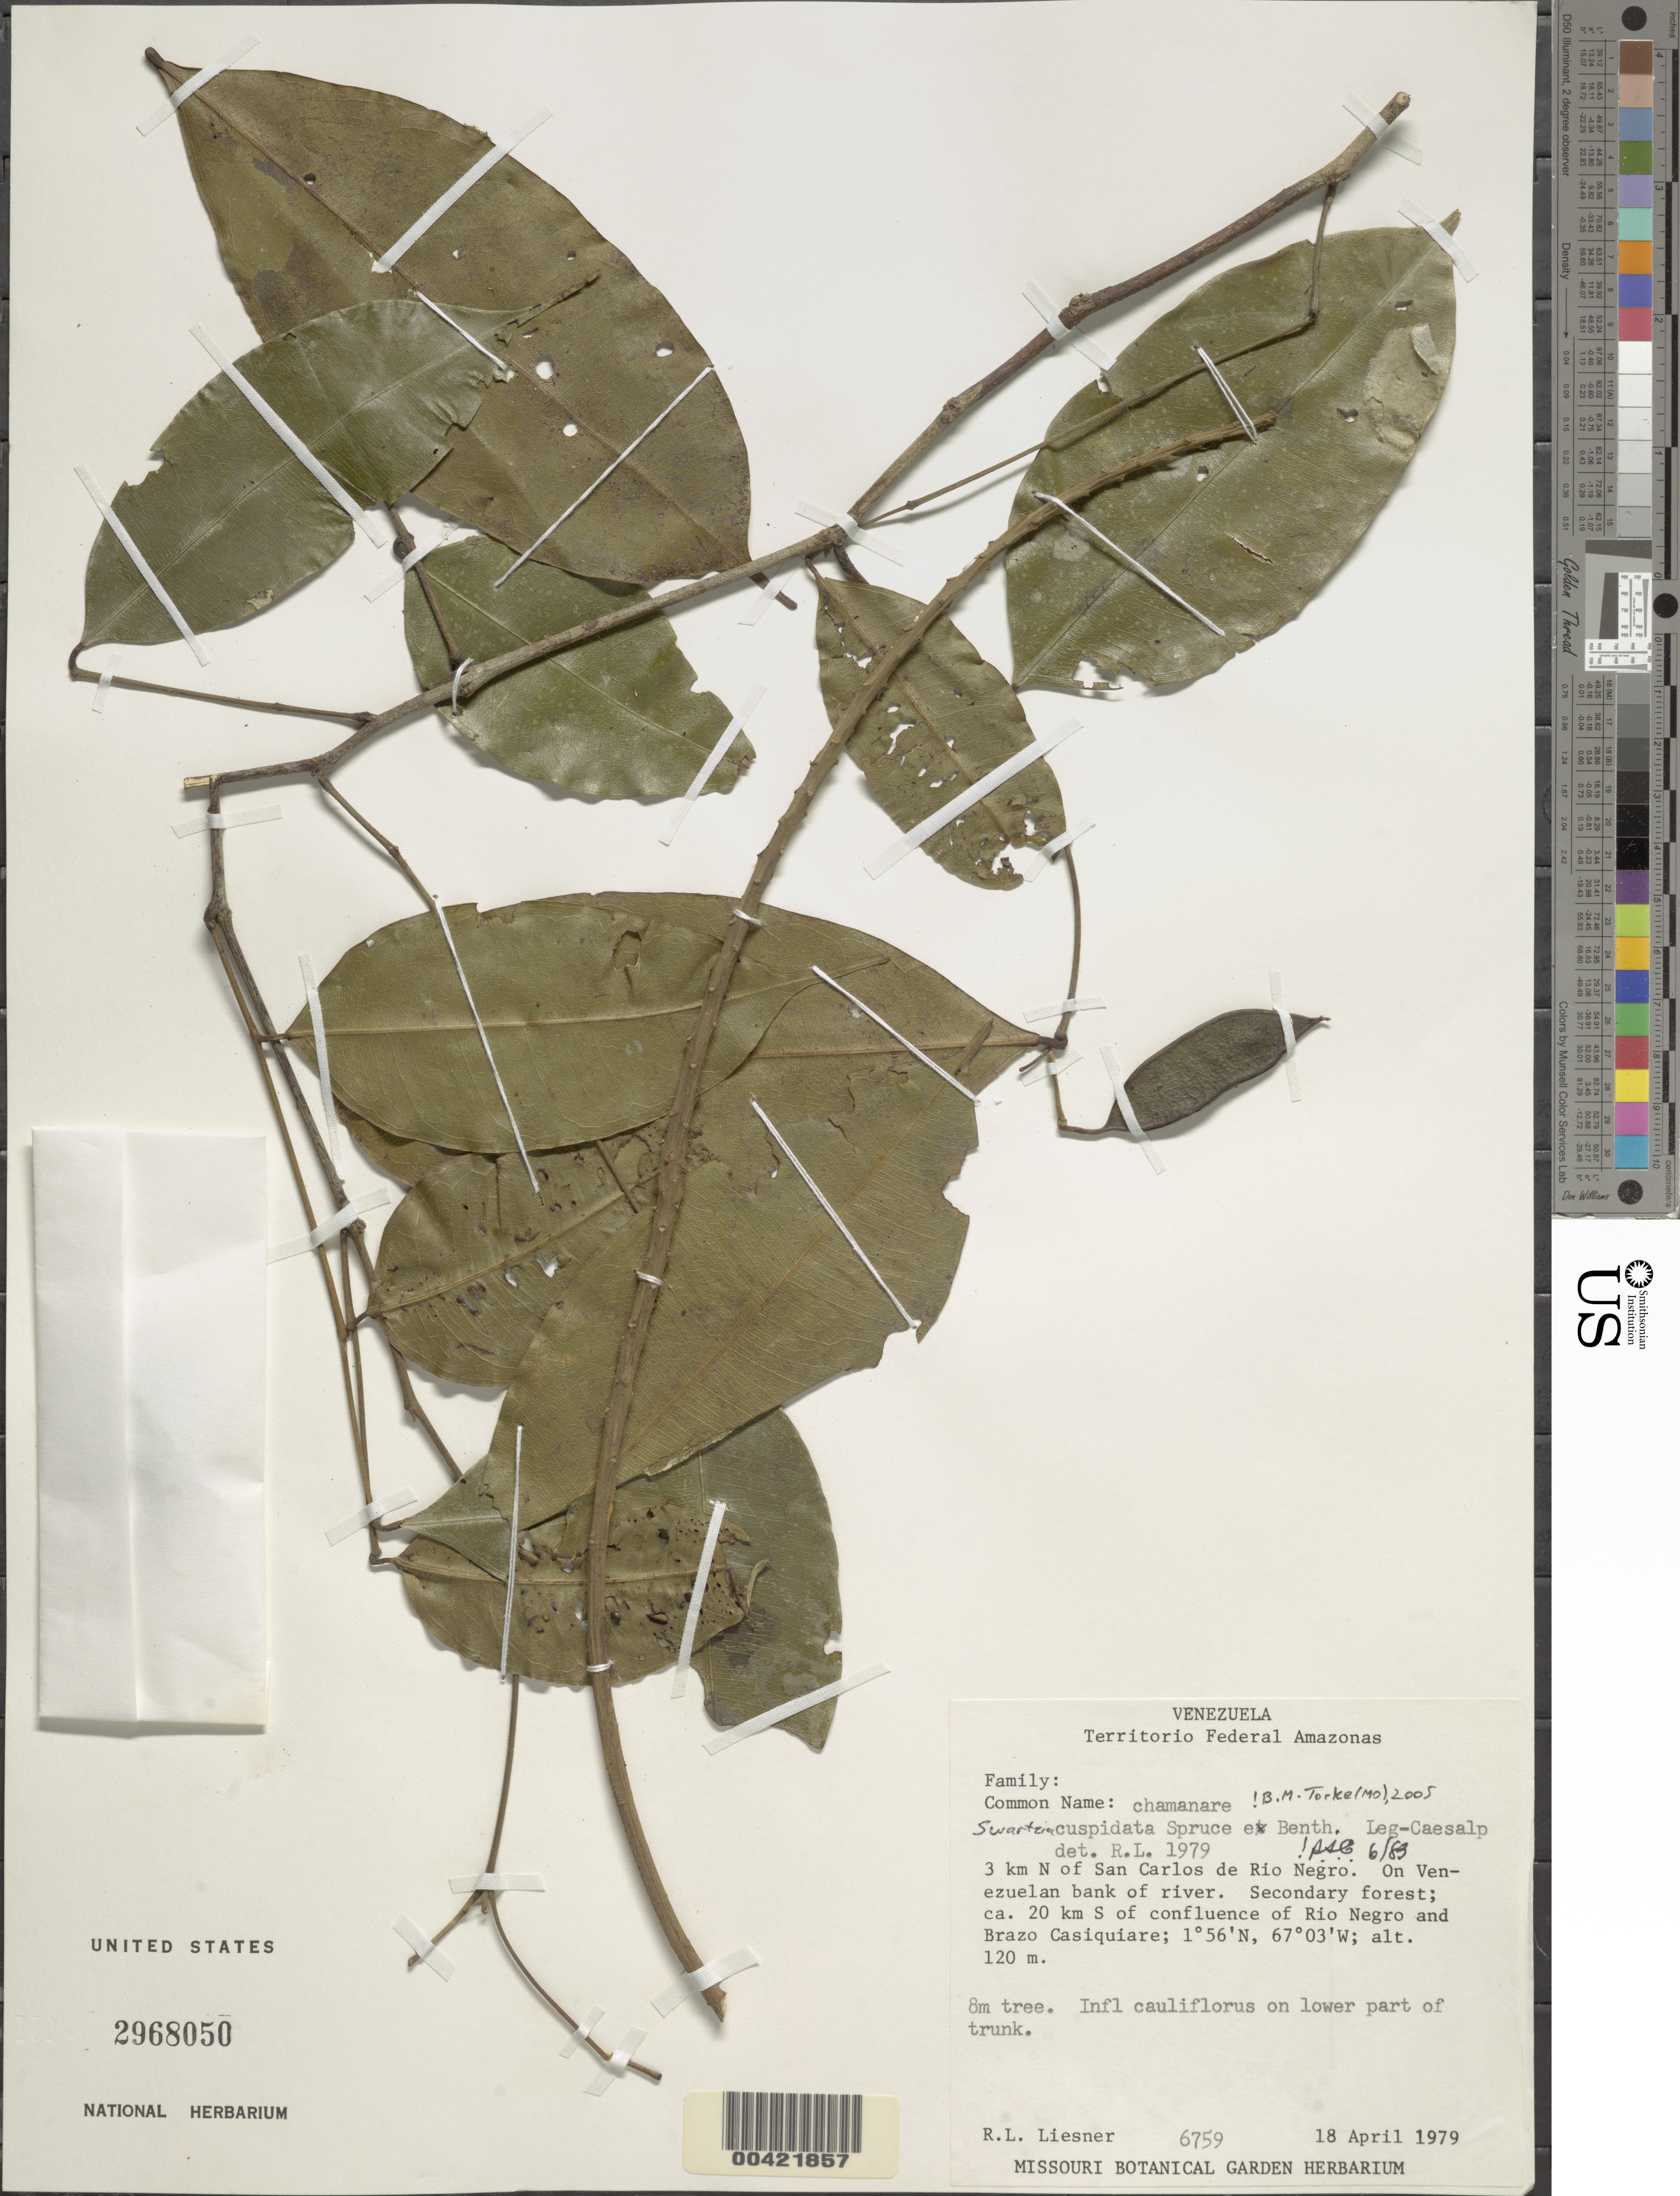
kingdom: Plantae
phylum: Tracheophyta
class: Magnoliopsida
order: Fabales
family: Fabaceae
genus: Swartzia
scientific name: Swartzia cuspidata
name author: Spruce ex Benth.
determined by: Cowan, R. S.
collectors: R. L. Liesner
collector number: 6759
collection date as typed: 18 Apr 1979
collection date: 1979-04-18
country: Venezuela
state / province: Amazonas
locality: San carlos de rio negro, 3 km ne of; on venezuelan bank of river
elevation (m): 120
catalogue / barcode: US 2968050